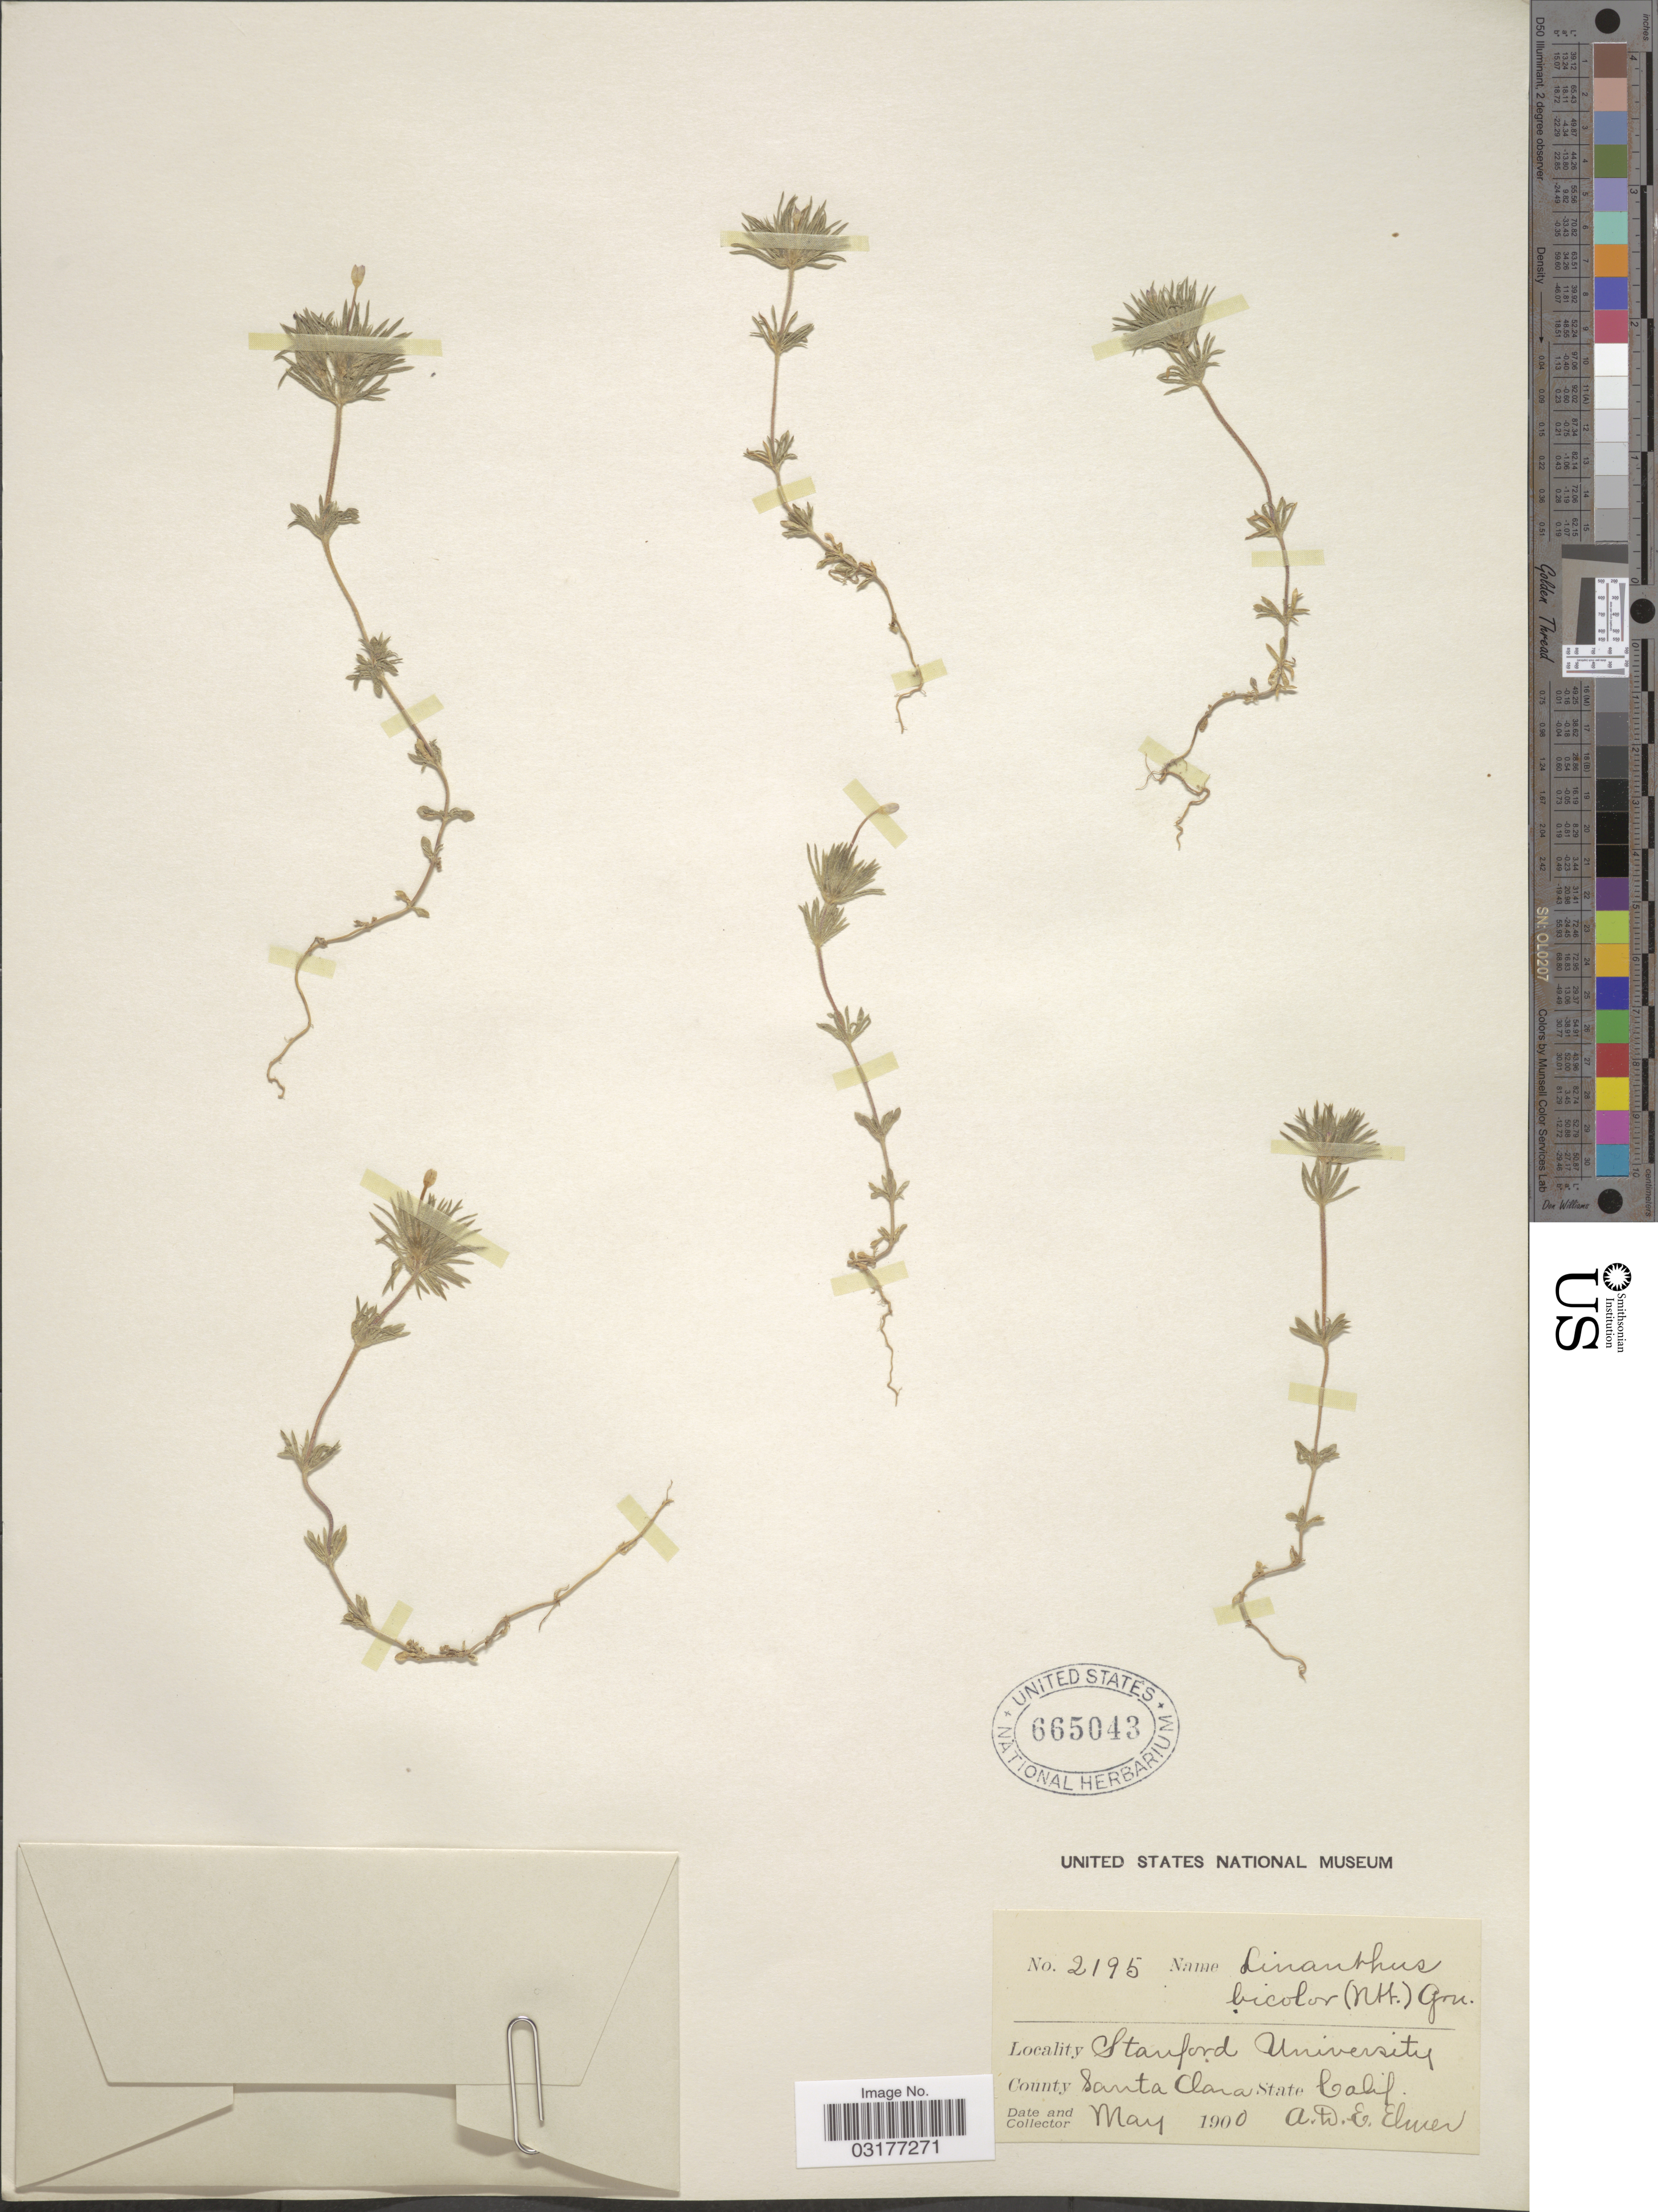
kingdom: Plantae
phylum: Tracheophyta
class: Magnoliopsida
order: Ericales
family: Polemoniaceae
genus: Leptosiphon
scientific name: Leptosiphon bicolor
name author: Nutt.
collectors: A. D. E. Elmer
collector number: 2195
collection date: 1900-05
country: United States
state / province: California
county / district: Santa Clara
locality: Stanford University. County Santa Clara.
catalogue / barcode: US 665043